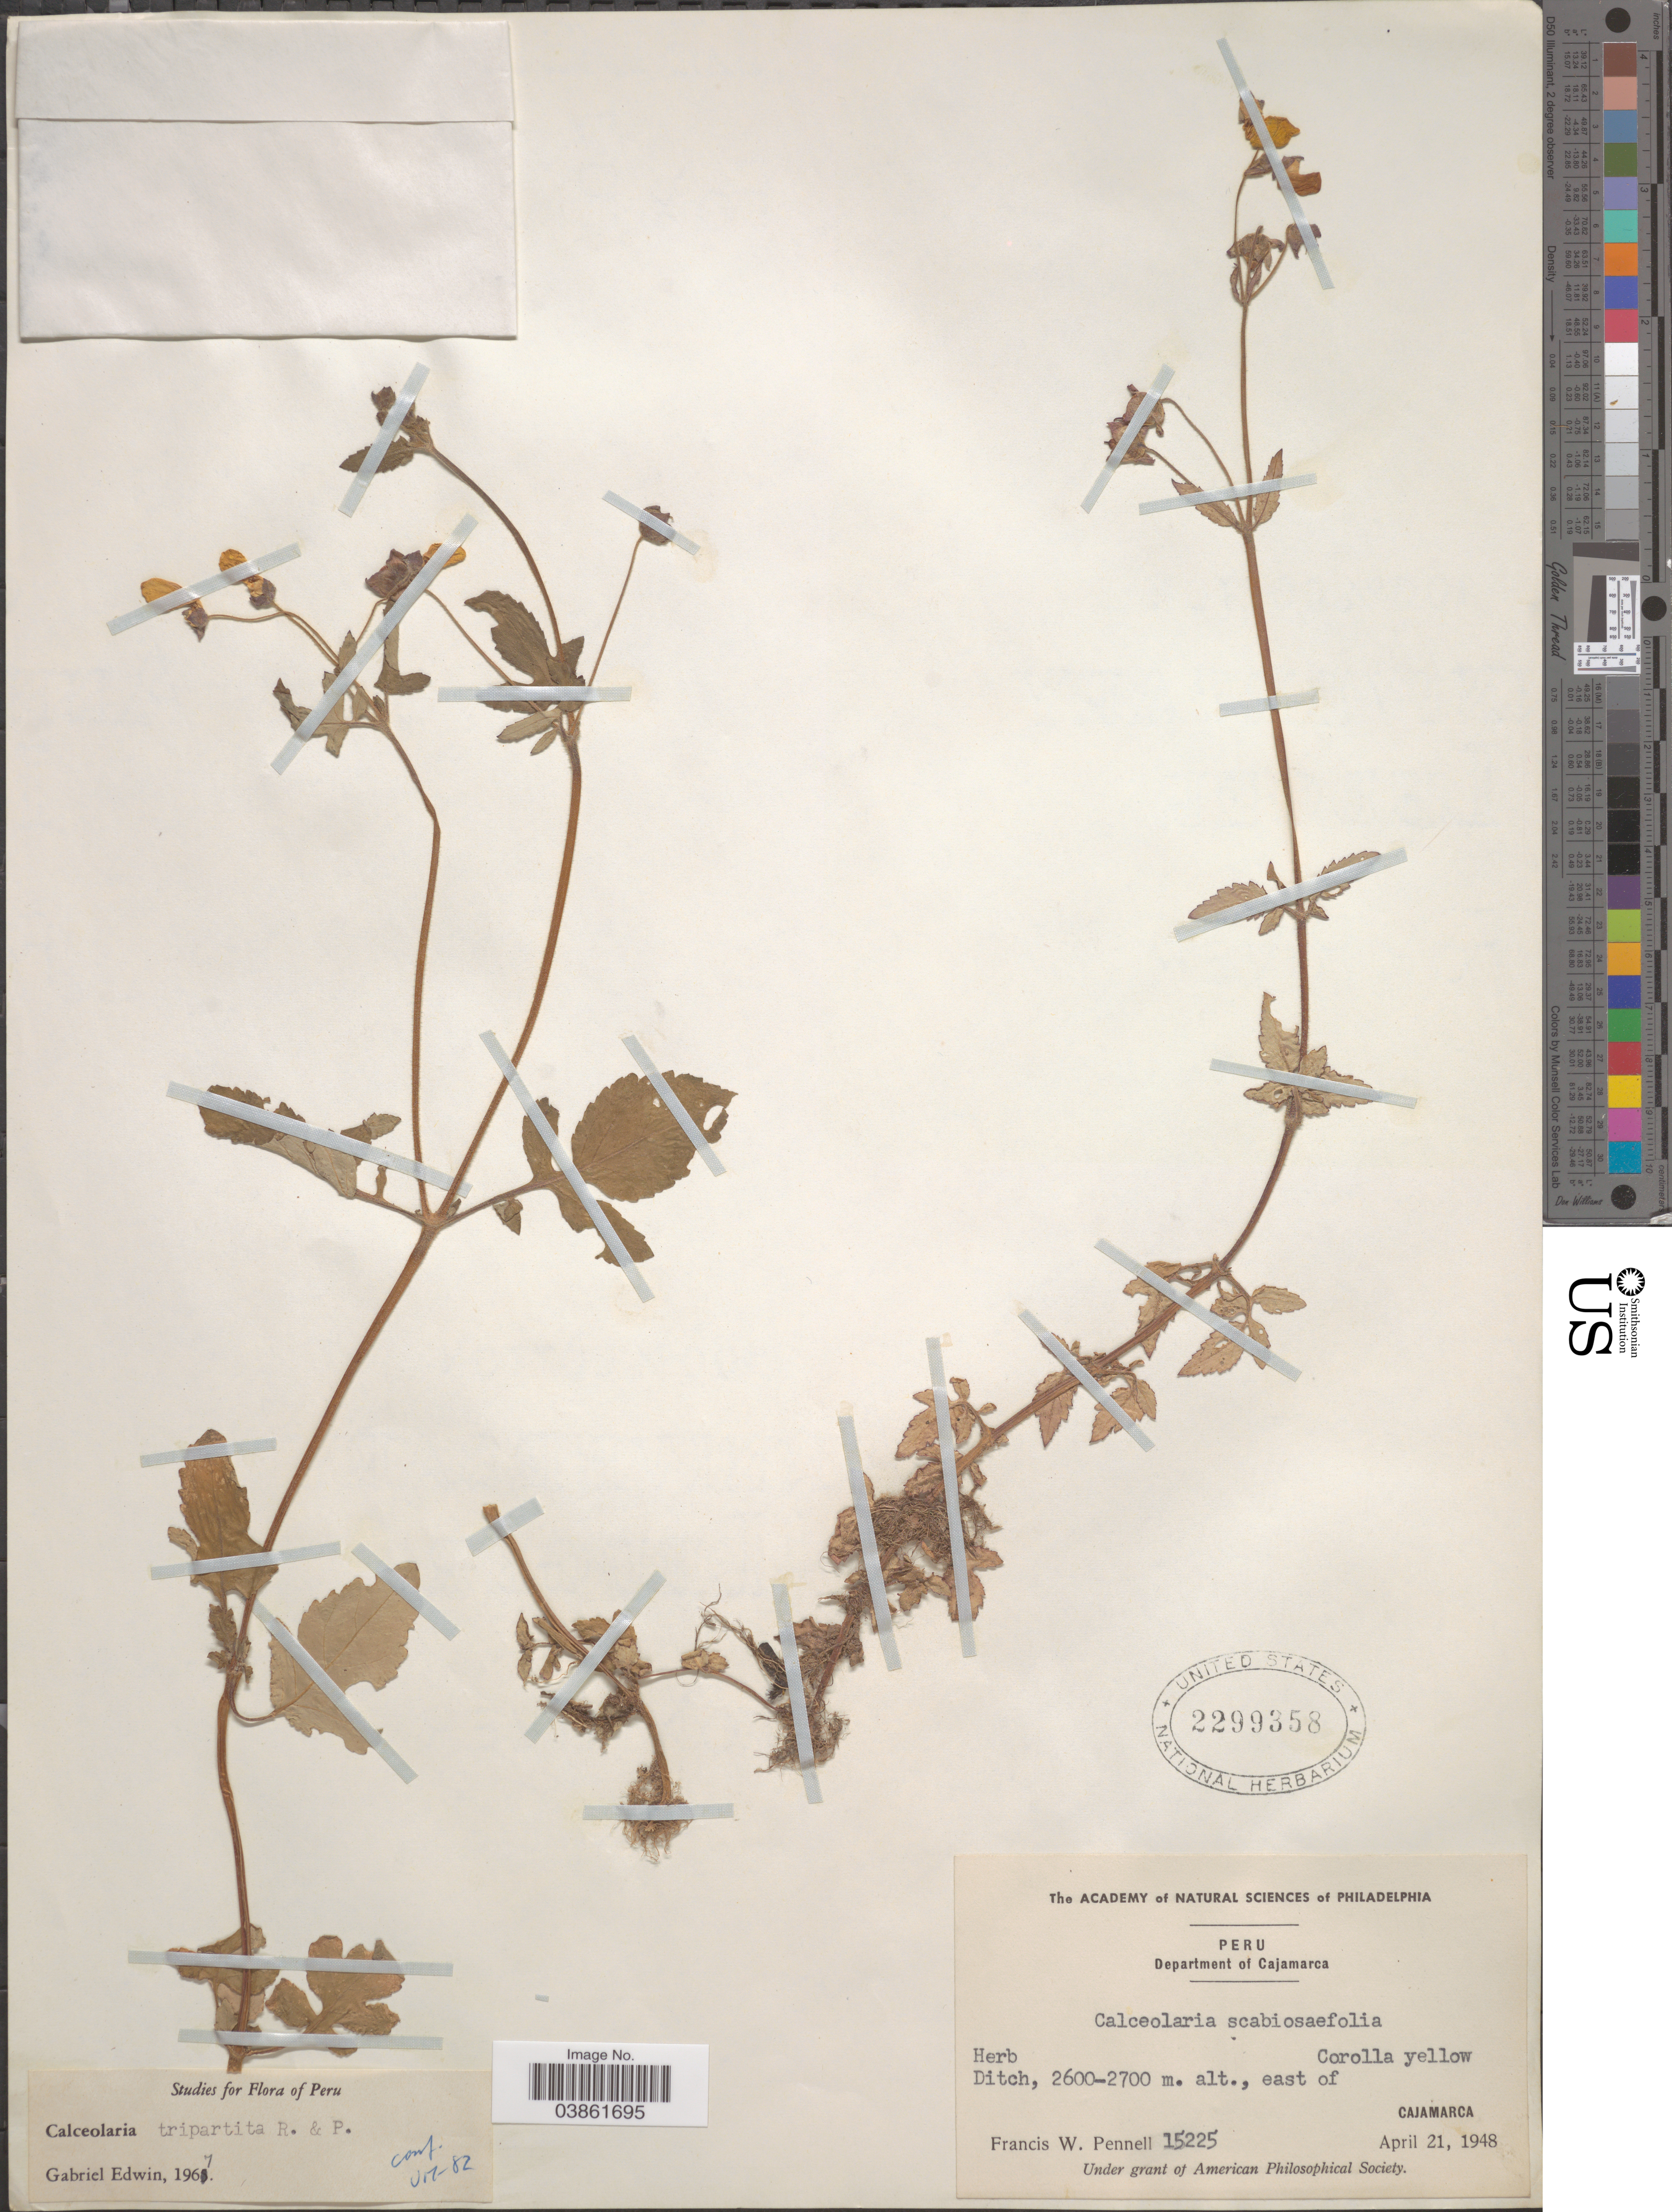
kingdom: Plantae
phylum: Tracheophyta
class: Magnoliopsida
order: Lamiales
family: Calceolariaceae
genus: Calceolaria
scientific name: Calceolaria tripartita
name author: Ruiz & Pav.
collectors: F. W. Pennell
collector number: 15225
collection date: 1948-04-21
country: Peru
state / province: Cajamarca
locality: Department of Cajamarca. East of Cajamarca.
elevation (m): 2600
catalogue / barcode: US 2299358